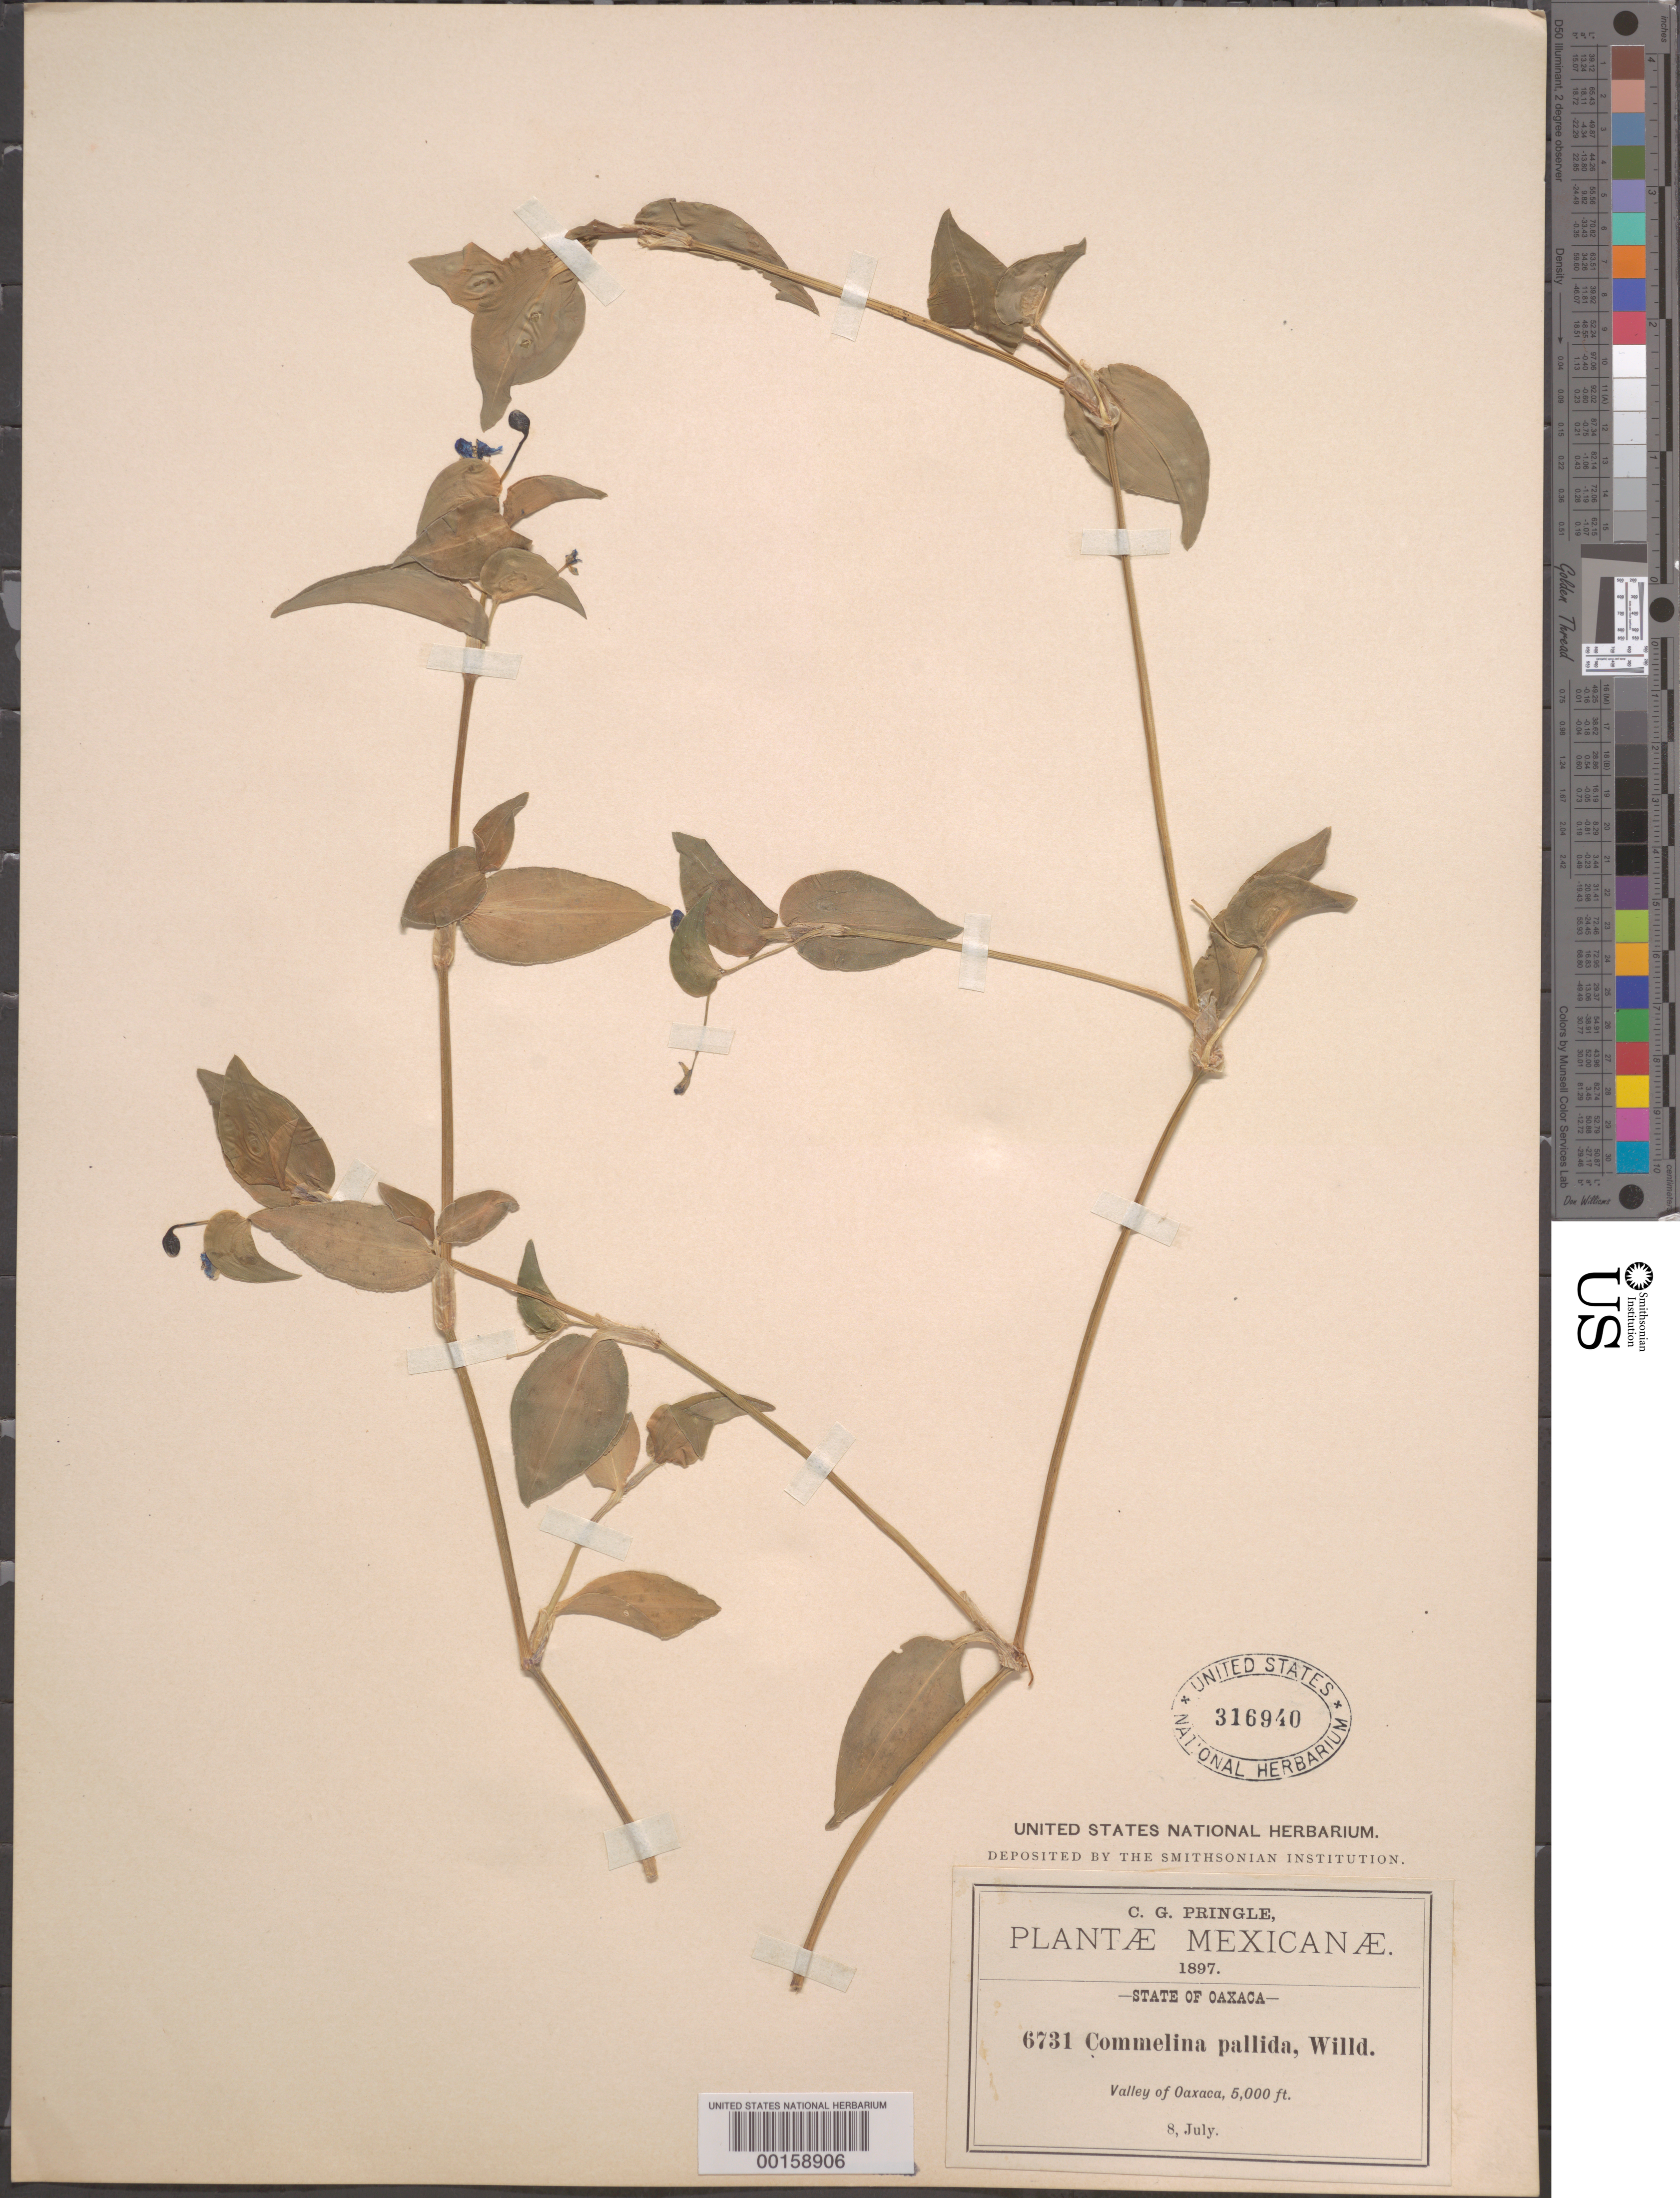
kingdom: Plantae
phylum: Tracheophyta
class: Liliopsida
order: Commelinales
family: Commelinaceae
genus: Commelina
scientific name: Commelina pallida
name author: Willd.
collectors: C. G. Pringle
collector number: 6731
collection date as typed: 08 Jul 1897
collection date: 1897-07-08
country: Mexico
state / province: Oaxaca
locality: Valley of Oaxaca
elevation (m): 1525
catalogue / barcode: US 316940